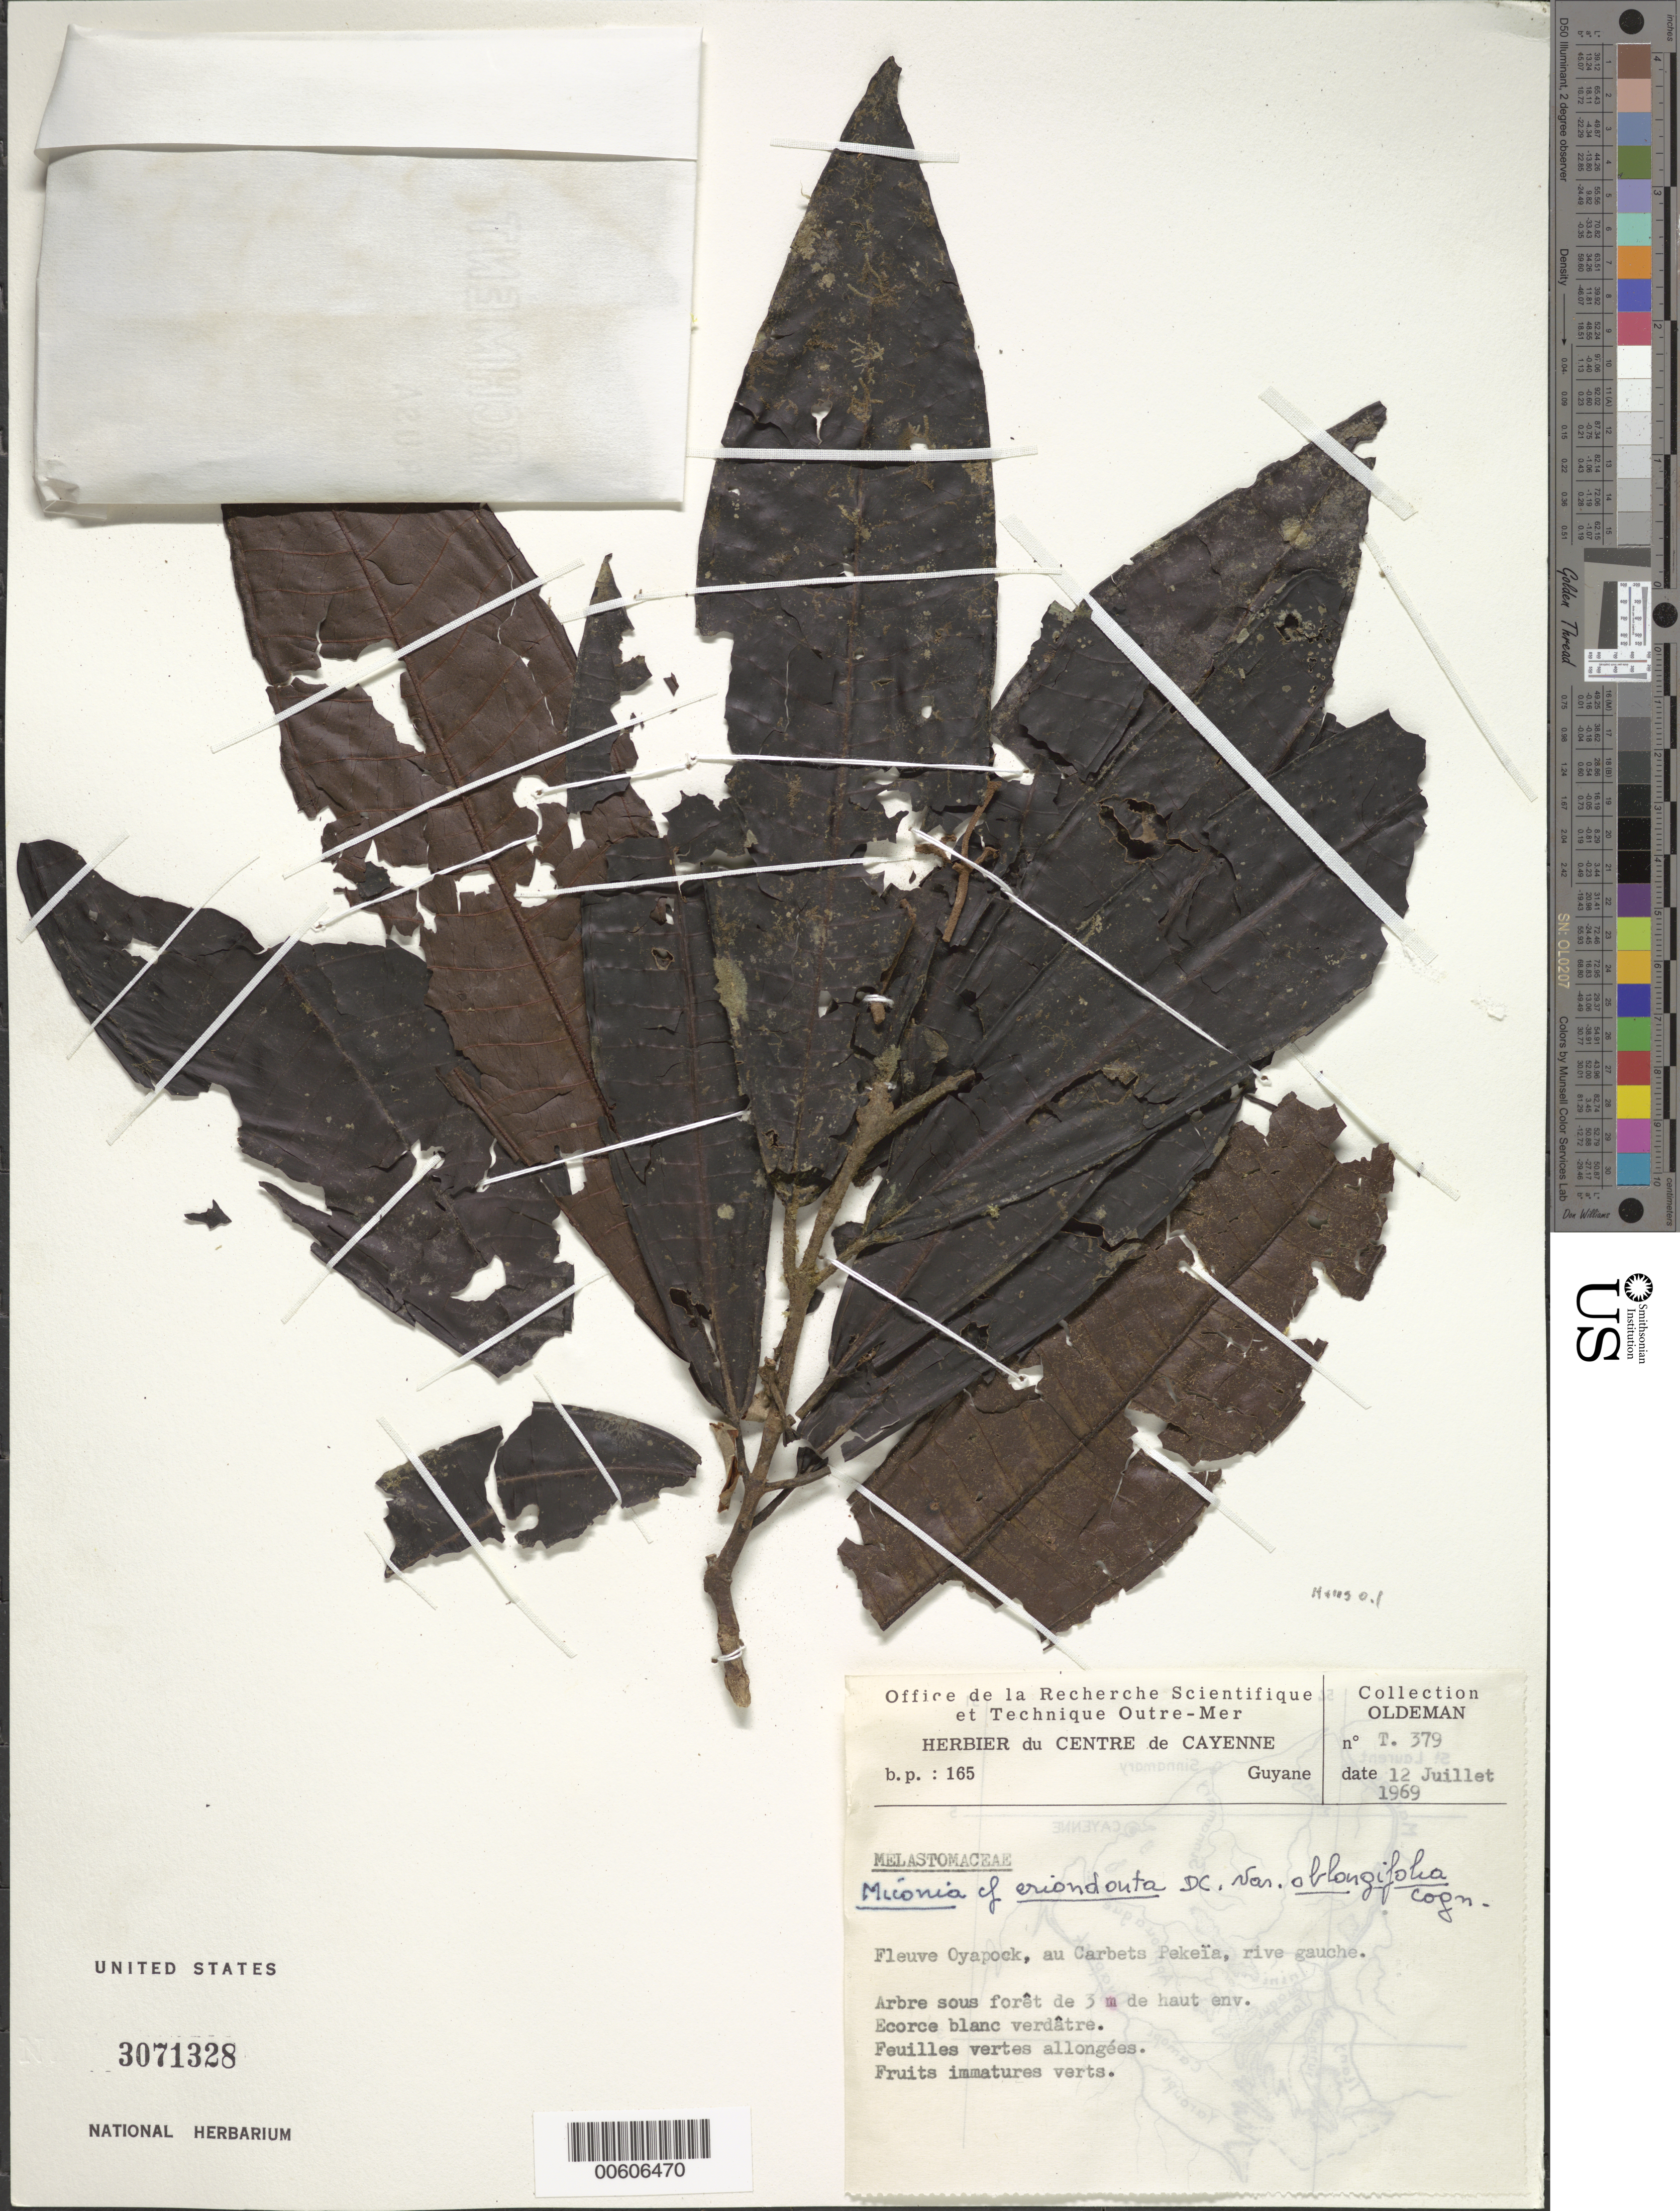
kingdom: Plantae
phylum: Tracheophyta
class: Magnoliopsida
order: Myrtales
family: Melastomataceae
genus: Miconia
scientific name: Miconia eriodonta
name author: DC.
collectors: R. Oldeman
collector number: T 379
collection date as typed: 12-Jul-69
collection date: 1969-07-12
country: French Guiana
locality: Fleuve Oyapock, au Carbets Pekeïa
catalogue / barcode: US 3071328